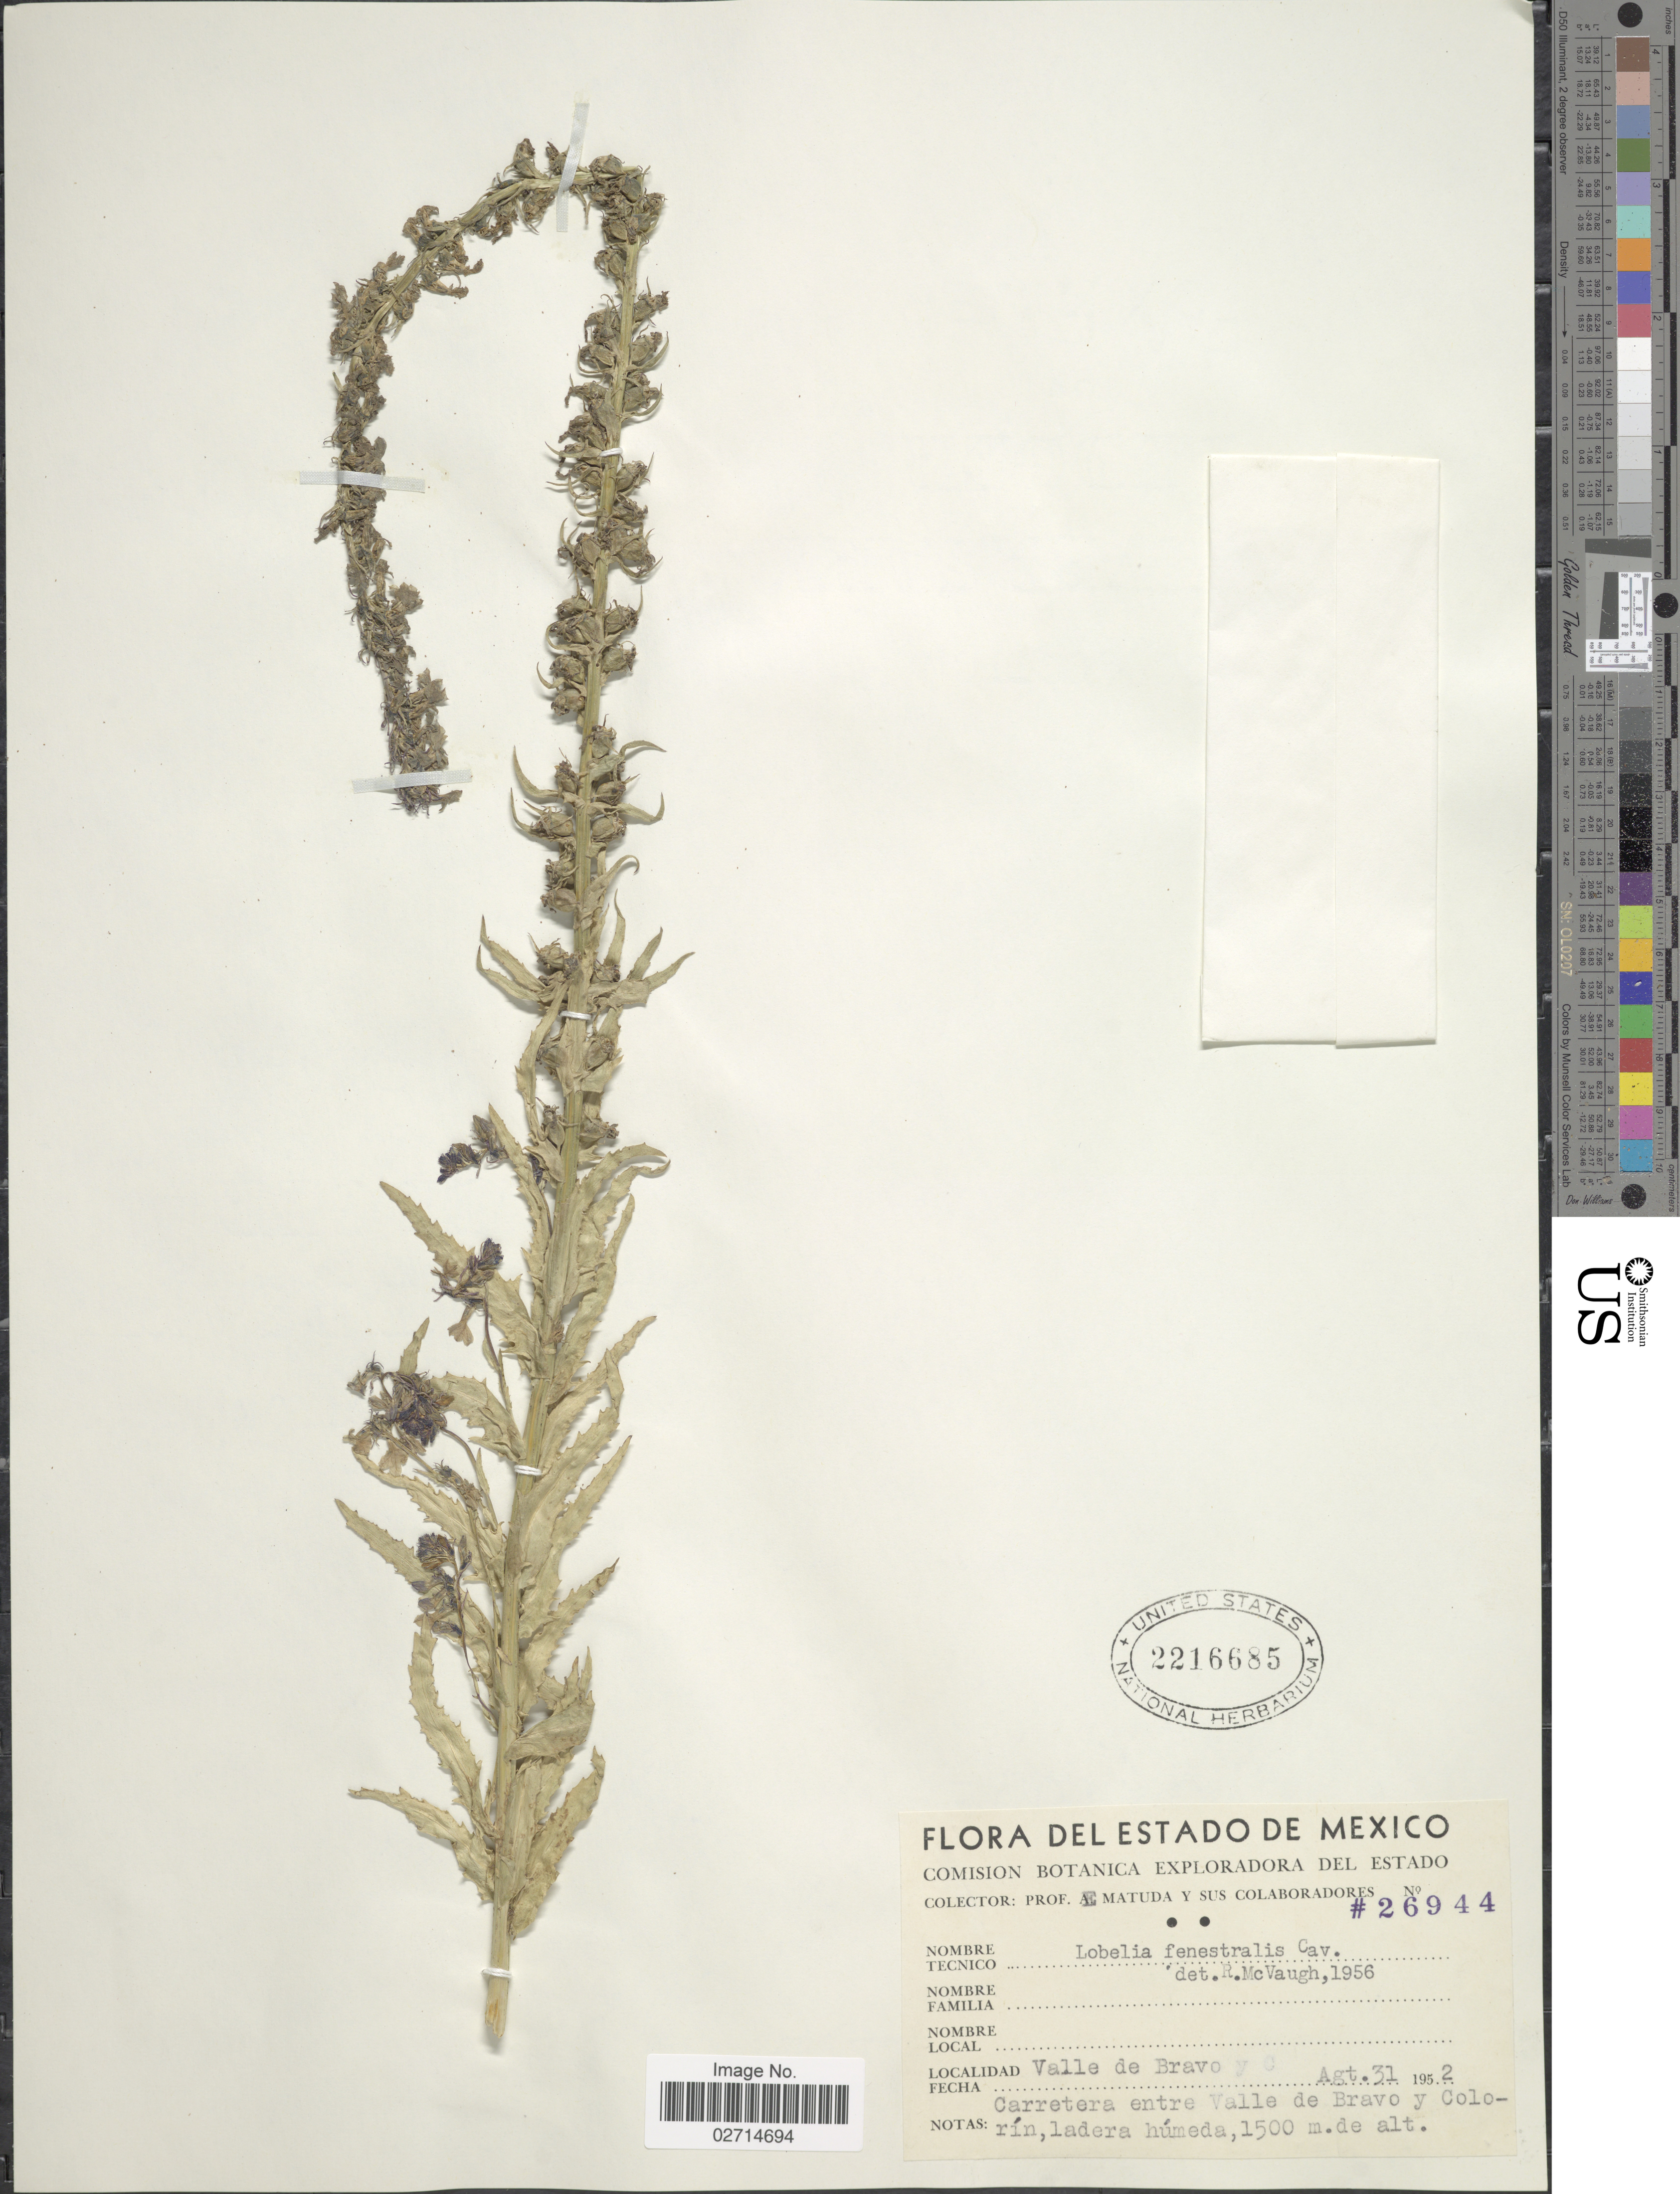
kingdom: Plantae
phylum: Tracheophyta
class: Magnoliopsida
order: Asterales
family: Campanulaceae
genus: Lobelia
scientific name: Lobelia fenestralis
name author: Cav.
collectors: E. Matuda & Sus Colaboradores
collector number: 26944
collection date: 1952-08-31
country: Mexico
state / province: México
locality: Valle de Bravo. Carretera entre Valle de Bravo y Colorín.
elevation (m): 1500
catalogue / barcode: US 2216685